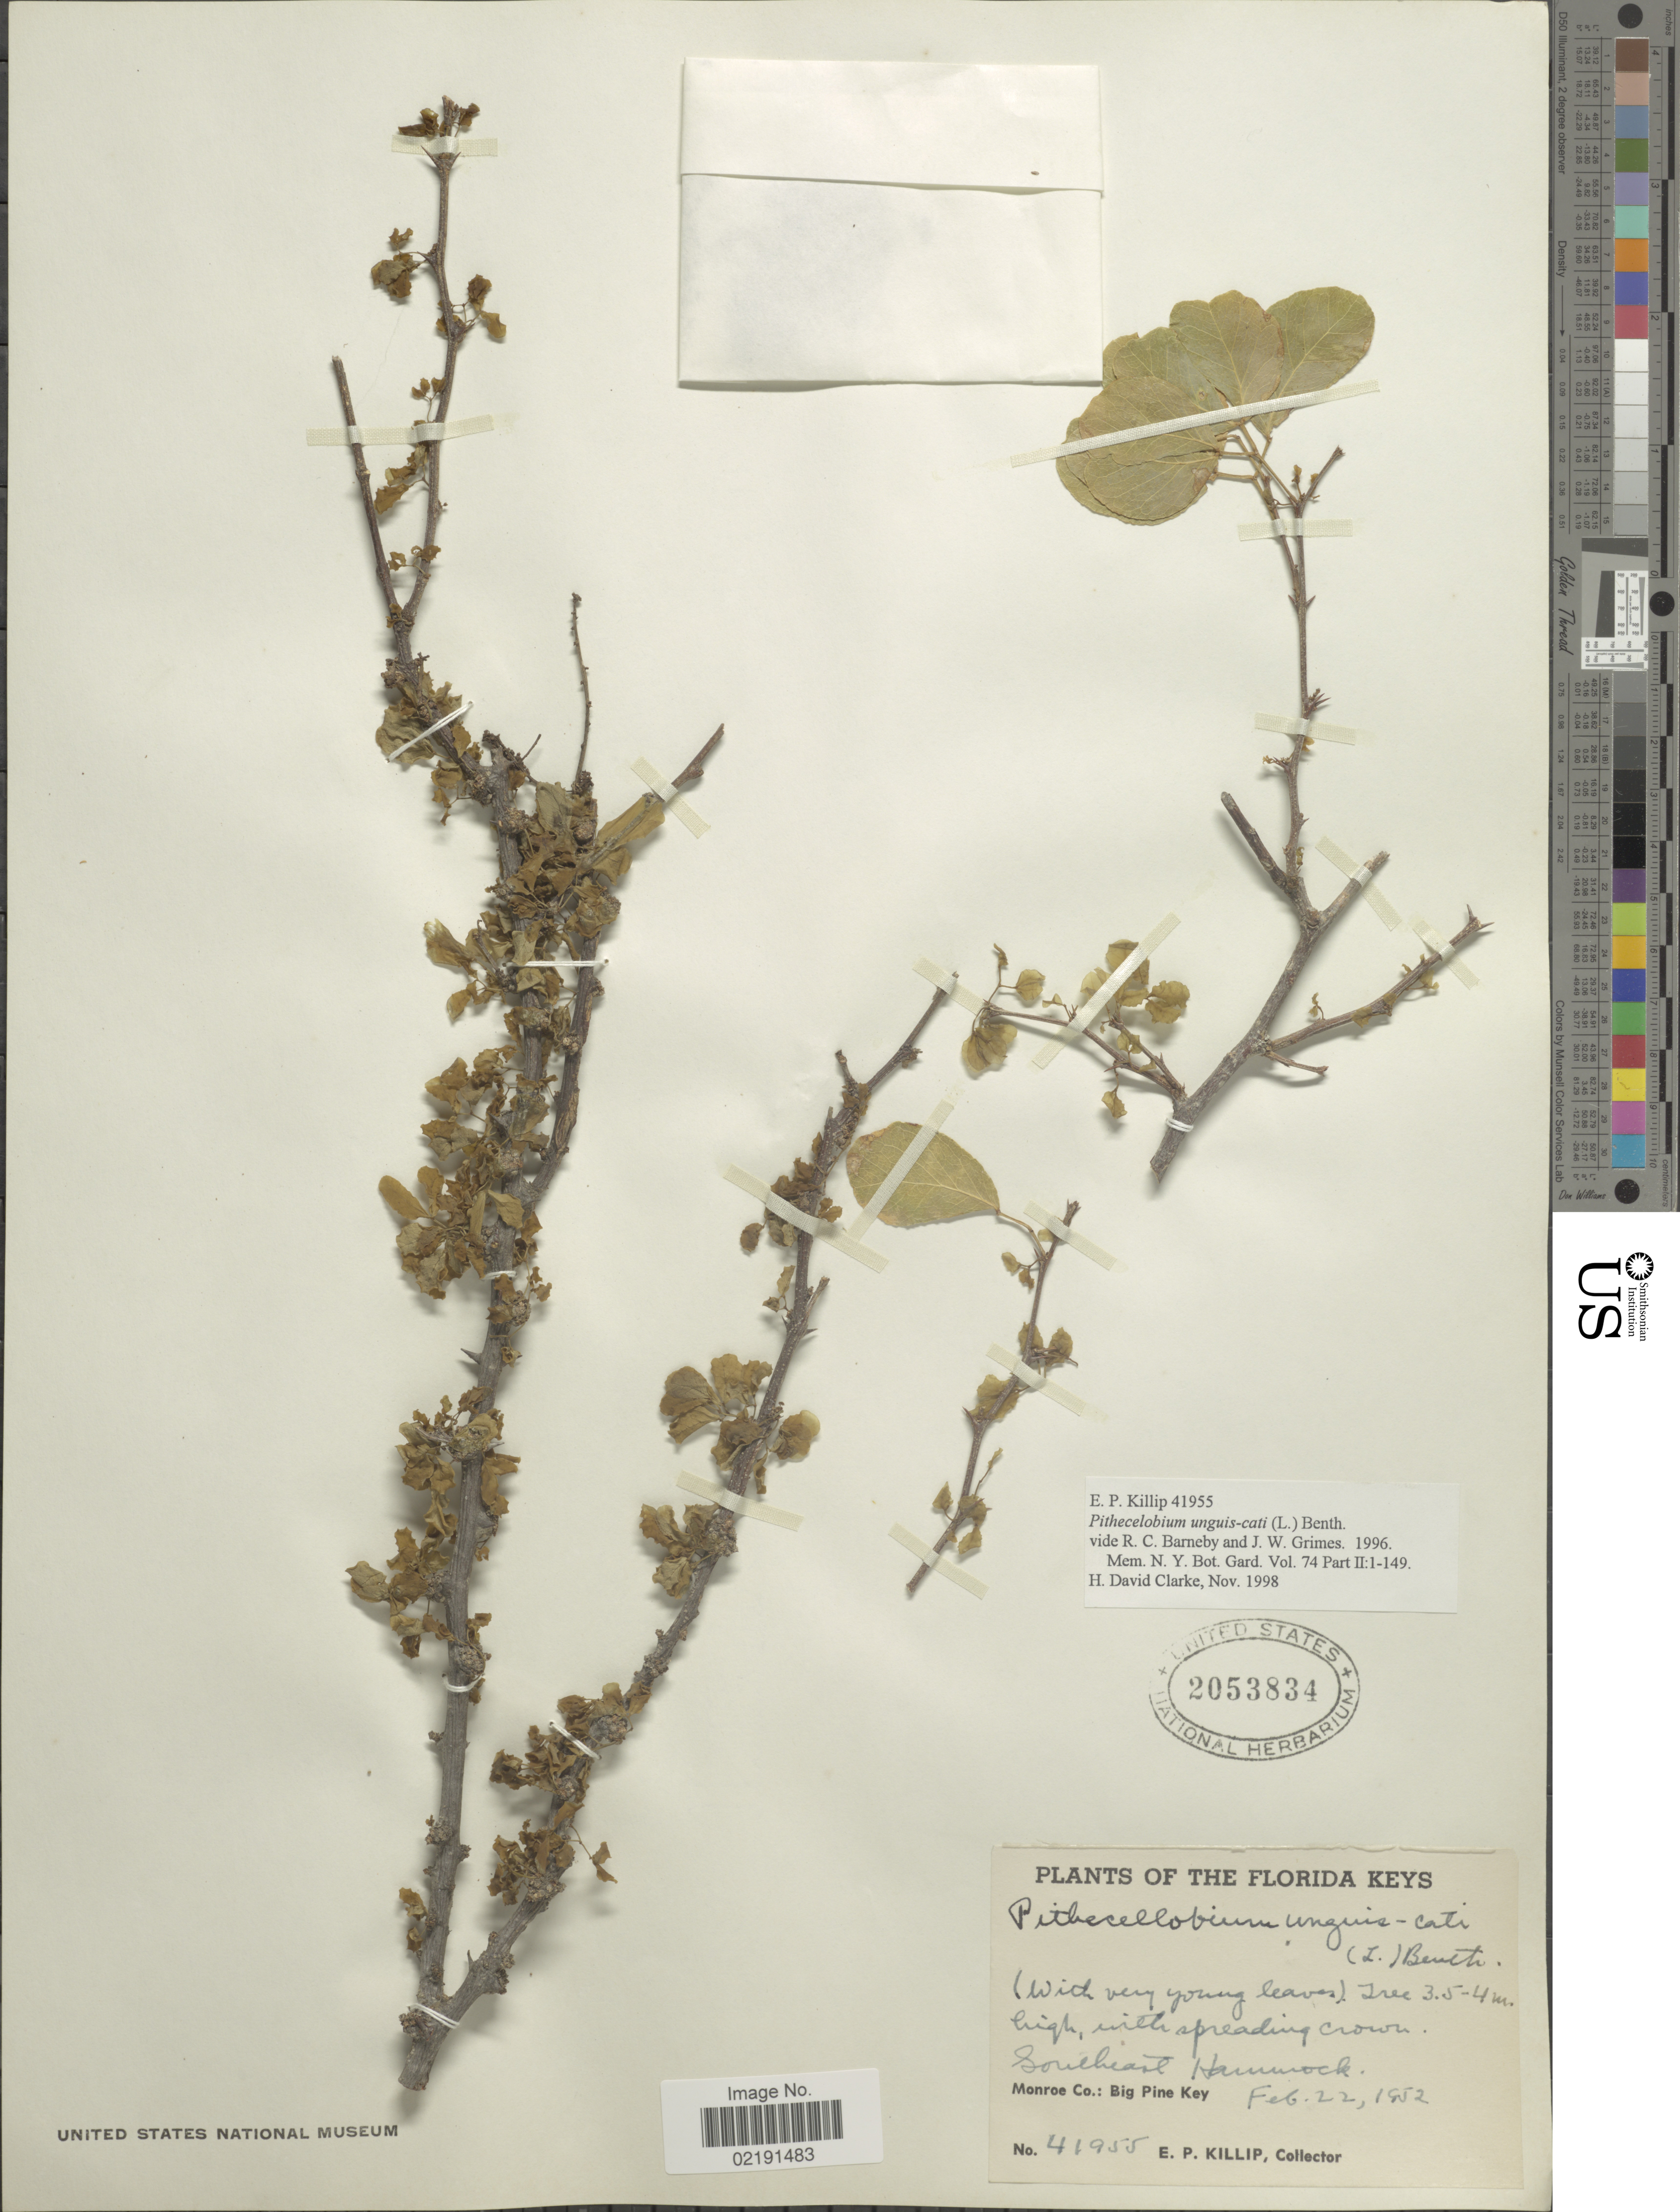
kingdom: Plantae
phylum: Tracheophyta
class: Magnoliopsida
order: Fabales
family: Fabaceae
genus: Pithecellobium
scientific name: Pithecellobium unguis-cati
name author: (L.) Benth.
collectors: E. P. Killip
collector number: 41955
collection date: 1952-02-22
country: United States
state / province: Florida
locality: Florida Keys. Southeast Hammock. Monroe Co.: Big Pine Key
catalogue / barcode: US 2053834